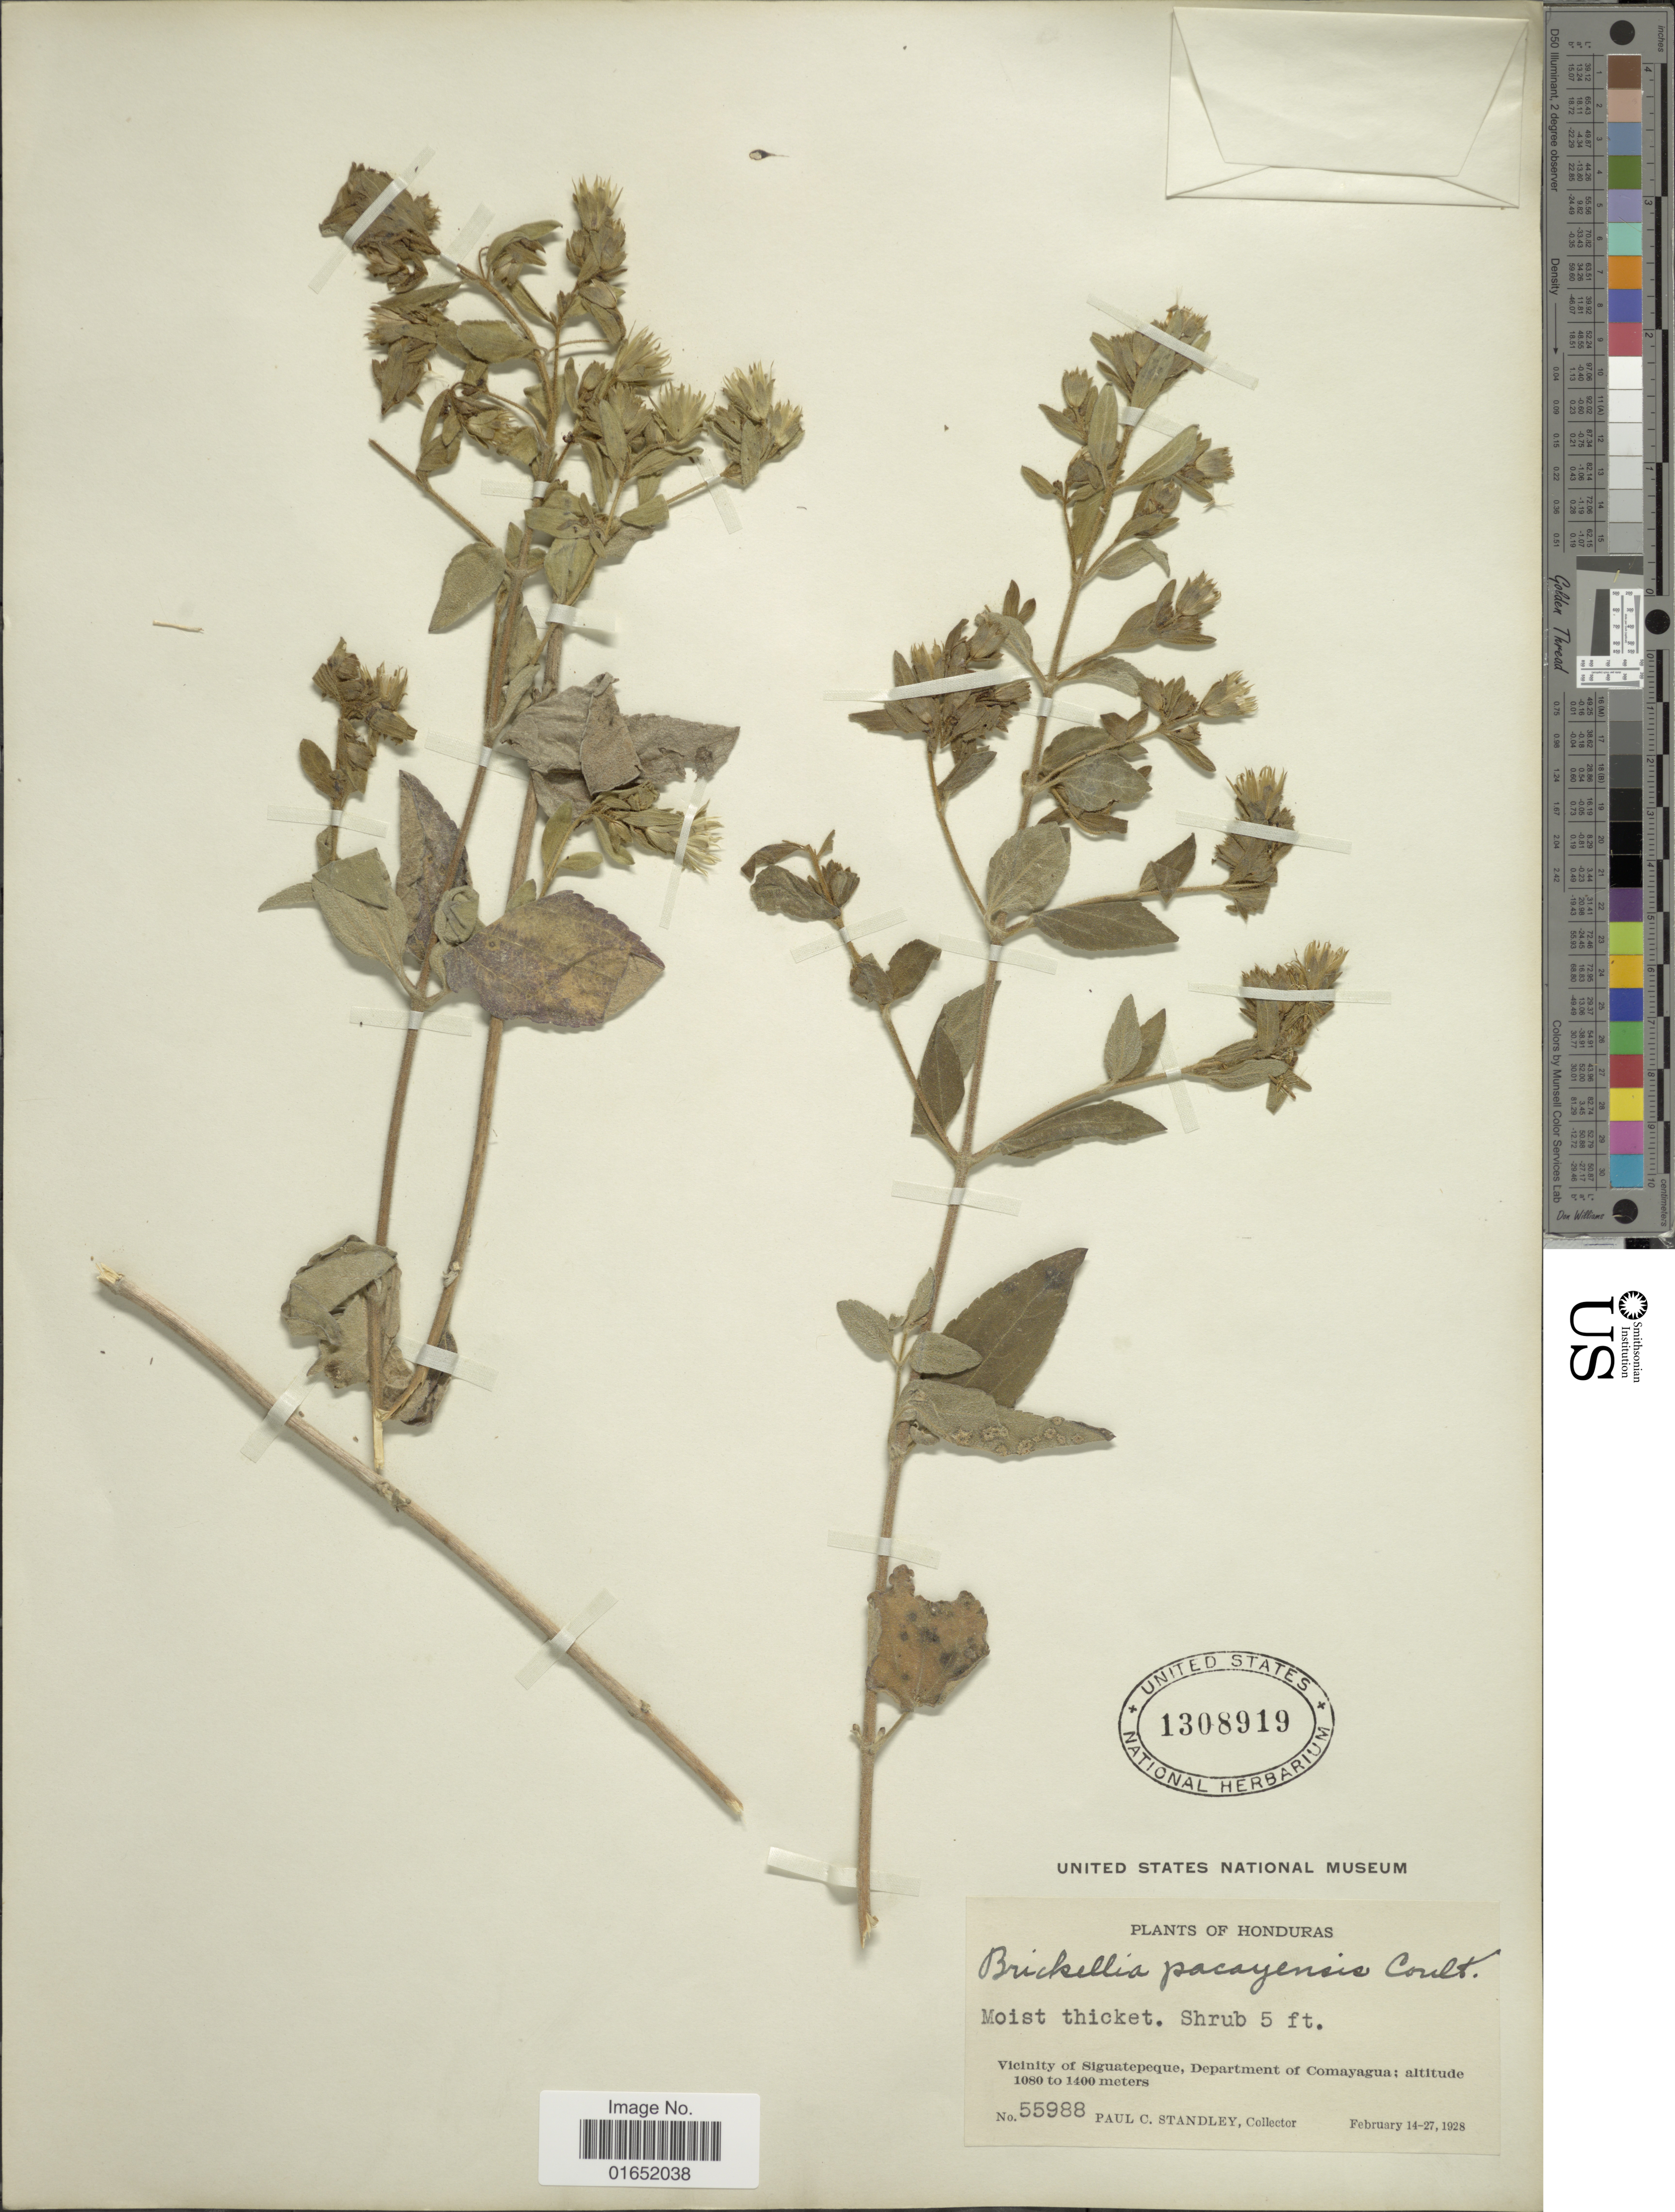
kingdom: Plantae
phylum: Tracheophyta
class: Magnoliopsida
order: Asterales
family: Asteraceae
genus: Brickellia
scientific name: Brickellia pacayensis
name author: J.M. Coult.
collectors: P. C. Standley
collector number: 55988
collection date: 1928-02-14/1928-02-27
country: Honduras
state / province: Comayagua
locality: Vicinity of Siguatepeque, Department of Comayagua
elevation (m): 1080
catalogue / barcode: US 1308919